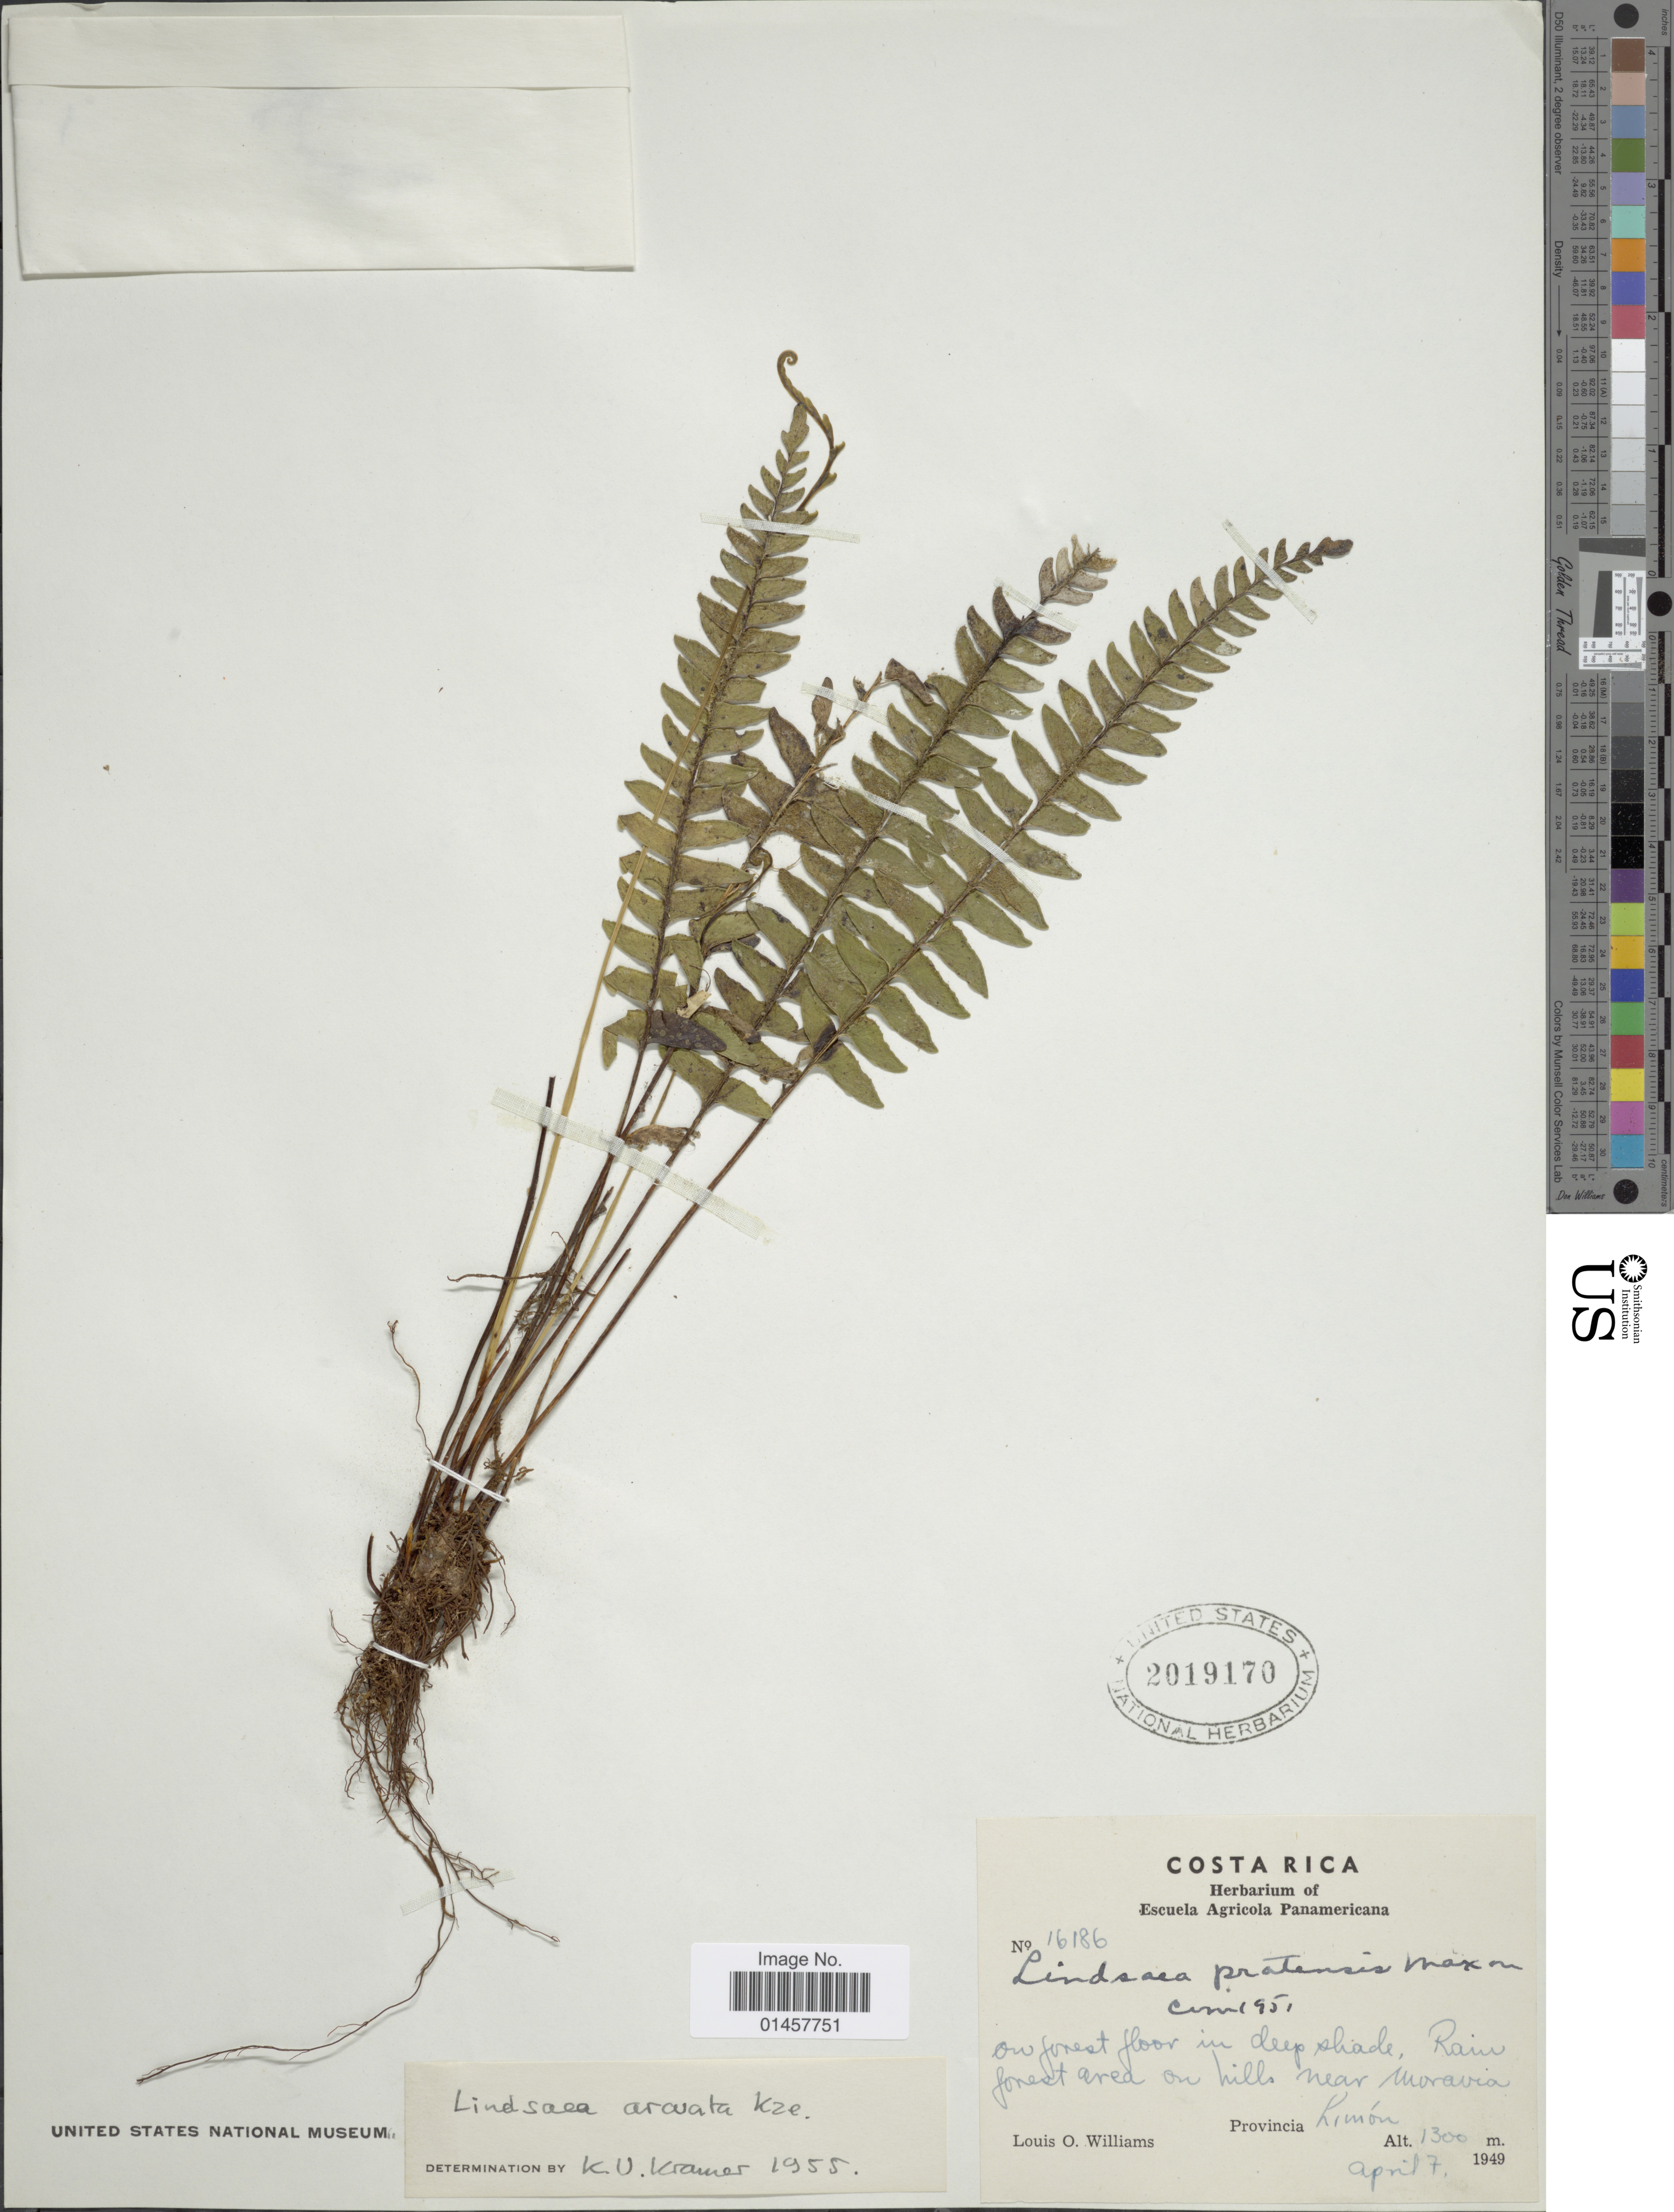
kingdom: Plantae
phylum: Tracheophyta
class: Polypodiopsida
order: Polypodiales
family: Lindsaeaceae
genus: Lindsaea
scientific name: Lindsaea arcuata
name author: Kunze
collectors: L. O. Williams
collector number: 16186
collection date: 1949-04-07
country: Costa Rica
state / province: Limón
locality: On forest floor in deep shade, Rain forest area on hills near Moravia, Provincia Limón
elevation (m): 1300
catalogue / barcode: US 2019170